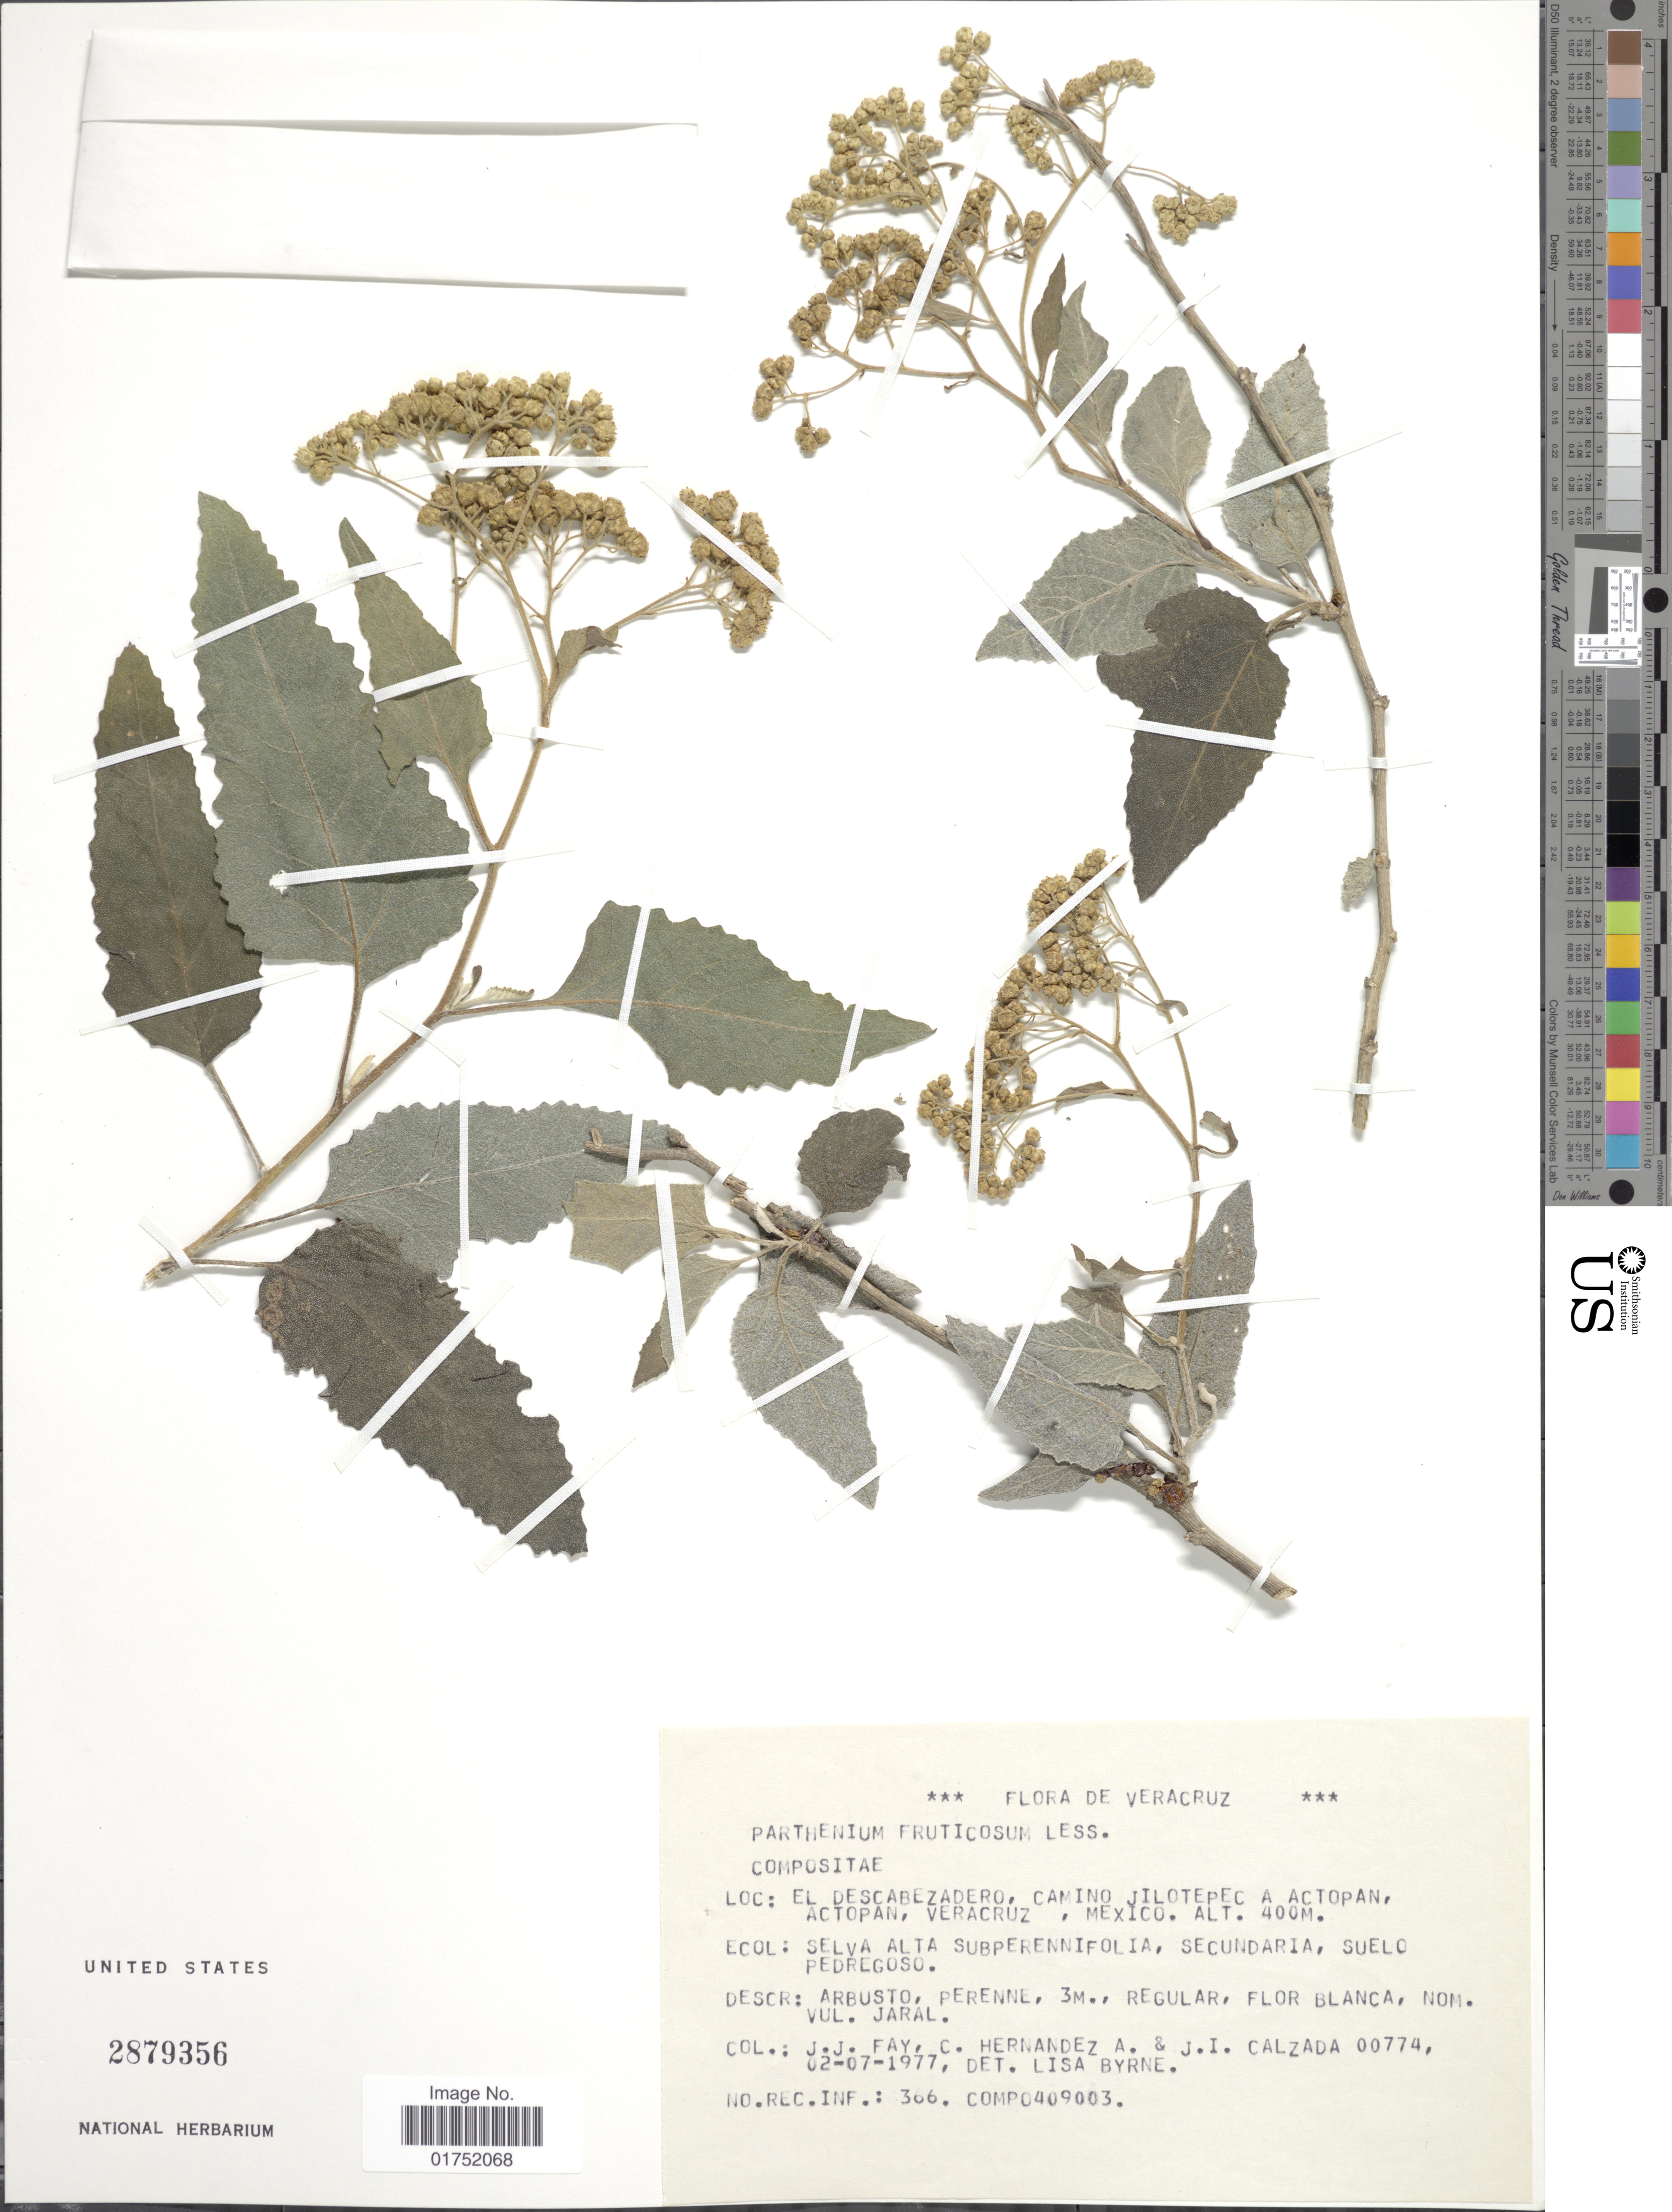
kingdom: Plantae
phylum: Tracheophyta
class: Magnoliopsida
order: Asterales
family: Asteraceae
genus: Parthenium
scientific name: Parthenium fruticosum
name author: Less.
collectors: J. Fay, C. Hernandez & J. I. Calzada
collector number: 00774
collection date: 1977-07-02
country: Mexico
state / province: Veracruz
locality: El Descabezadero, Camino Jilotepec a Actopan, Actopan, Veracruz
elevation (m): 400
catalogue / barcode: US 2879356